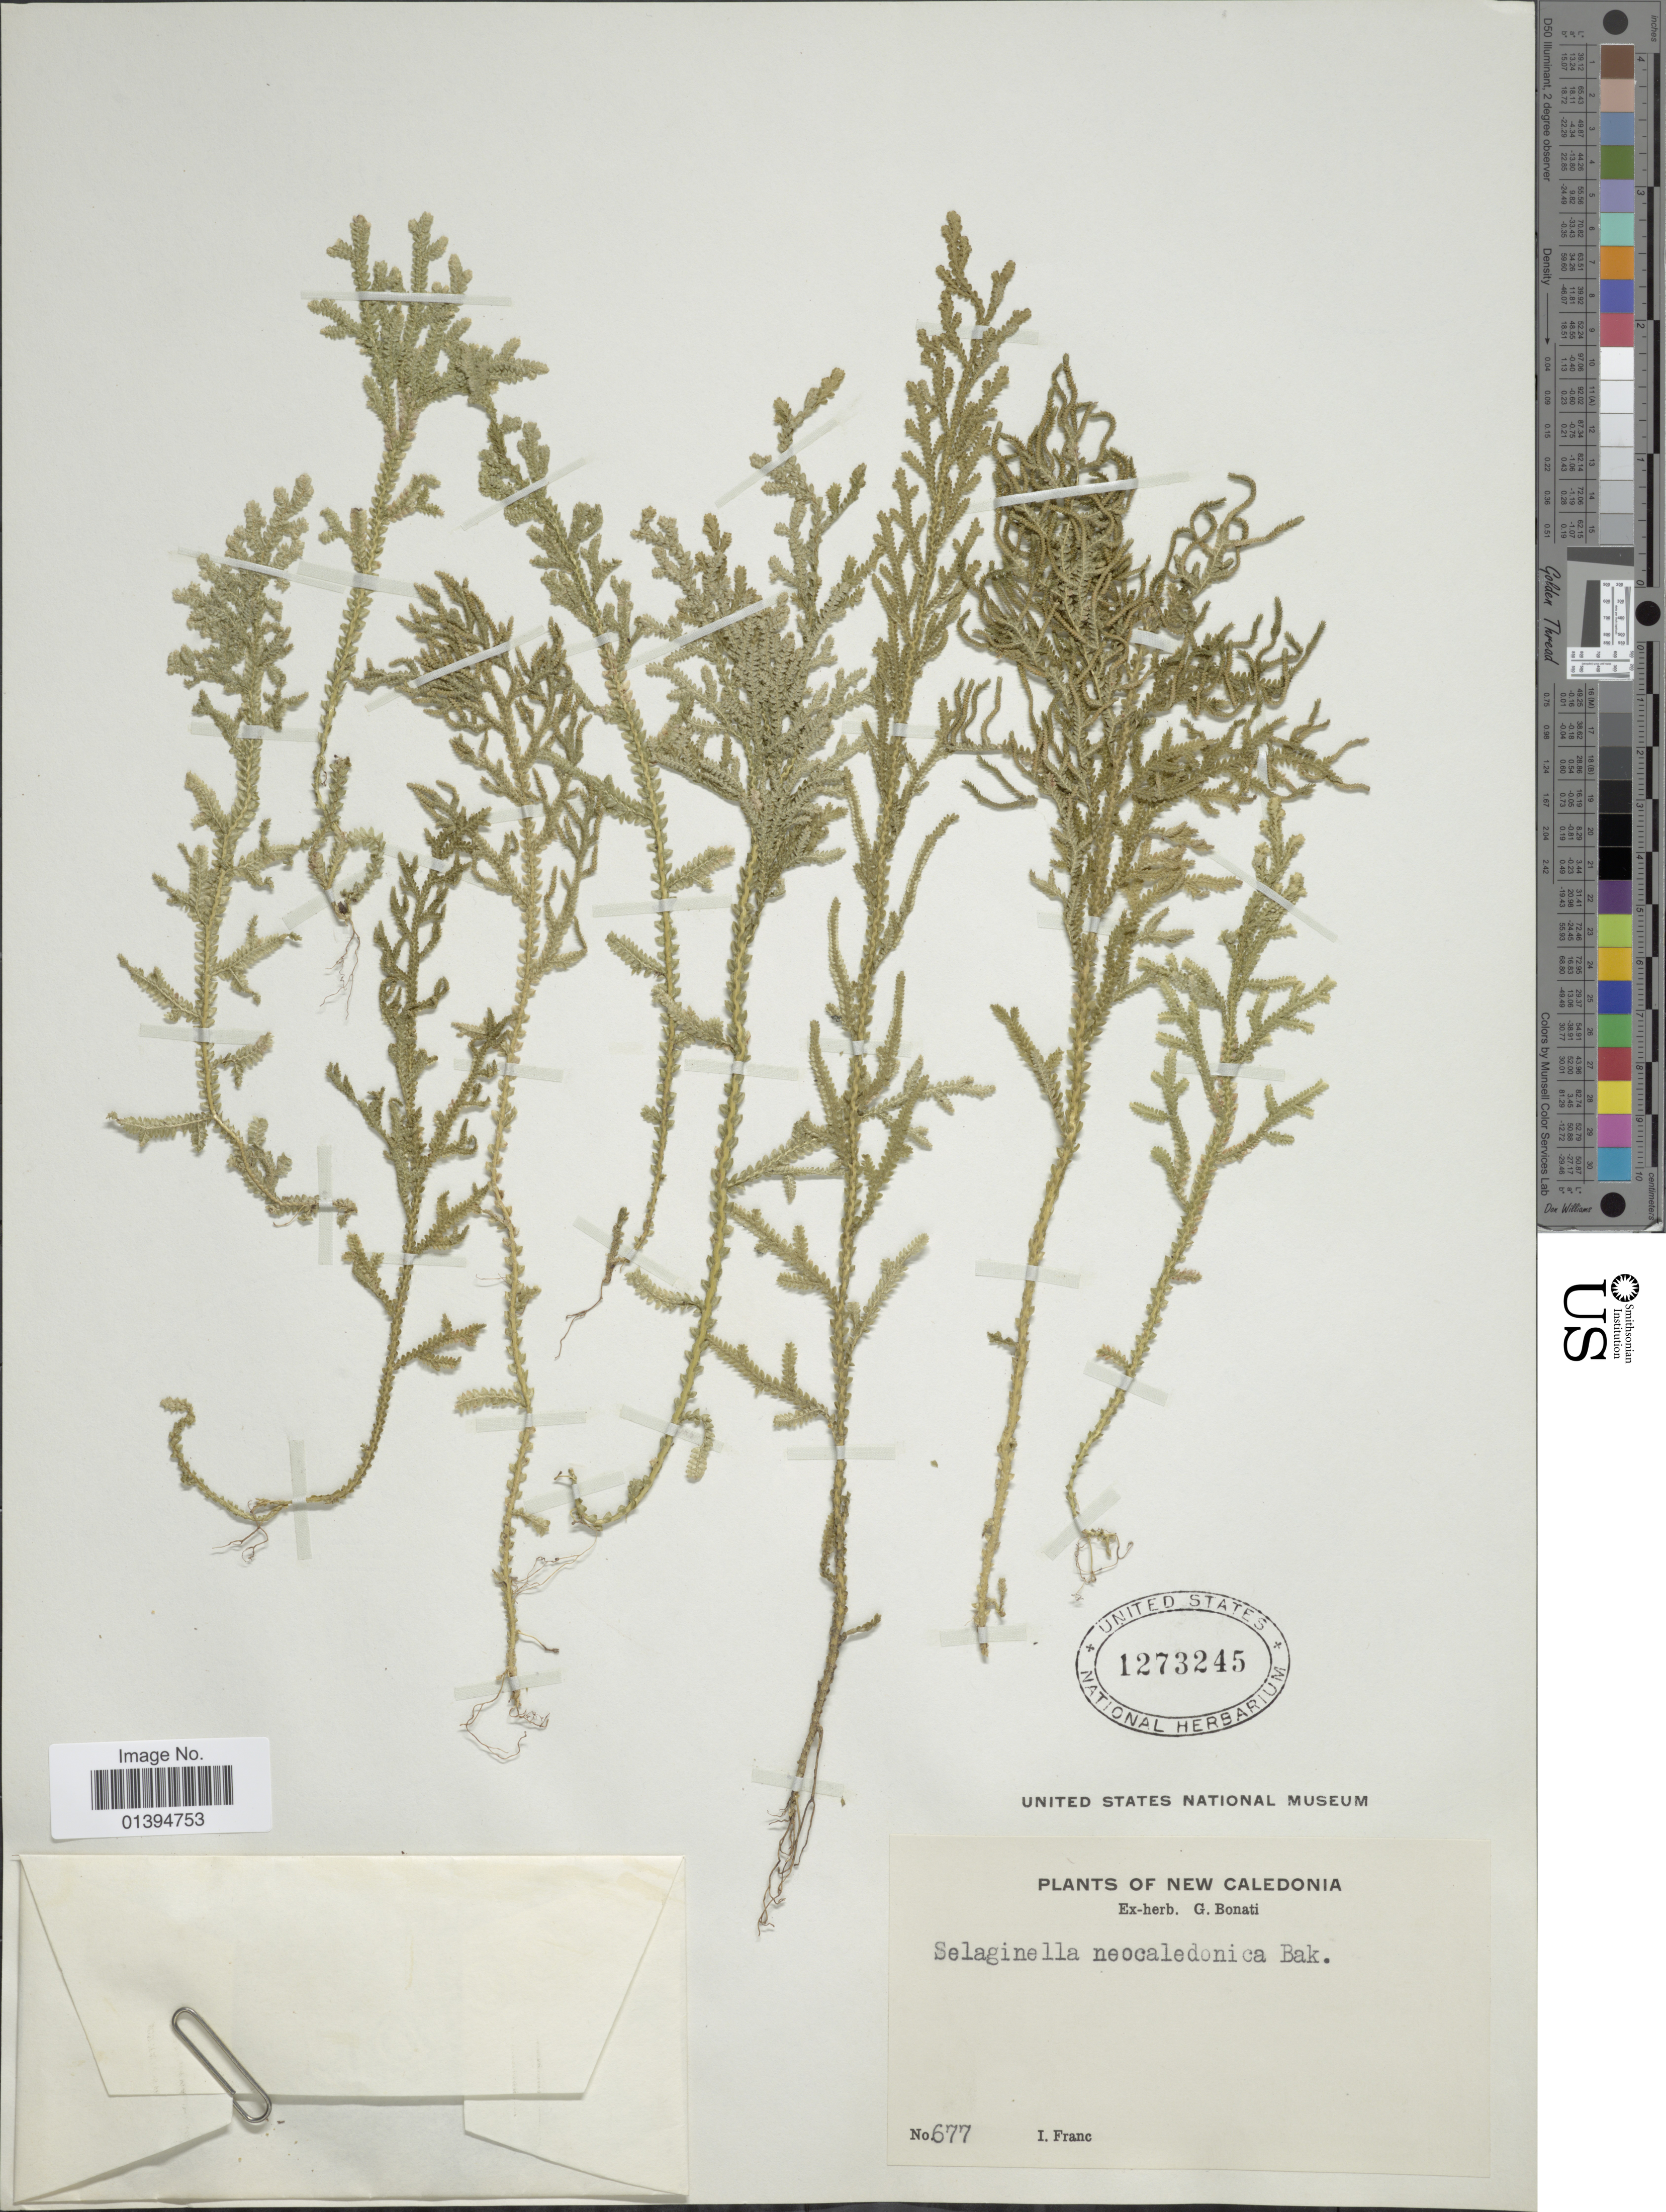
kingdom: Plantae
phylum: Tracheophyta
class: Lycopodiopsida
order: Selaginellales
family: Selaginellaceae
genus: Selaginella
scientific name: Selaginella neocaledonica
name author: Baker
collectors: I. Franc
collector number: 677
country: New Caledonia